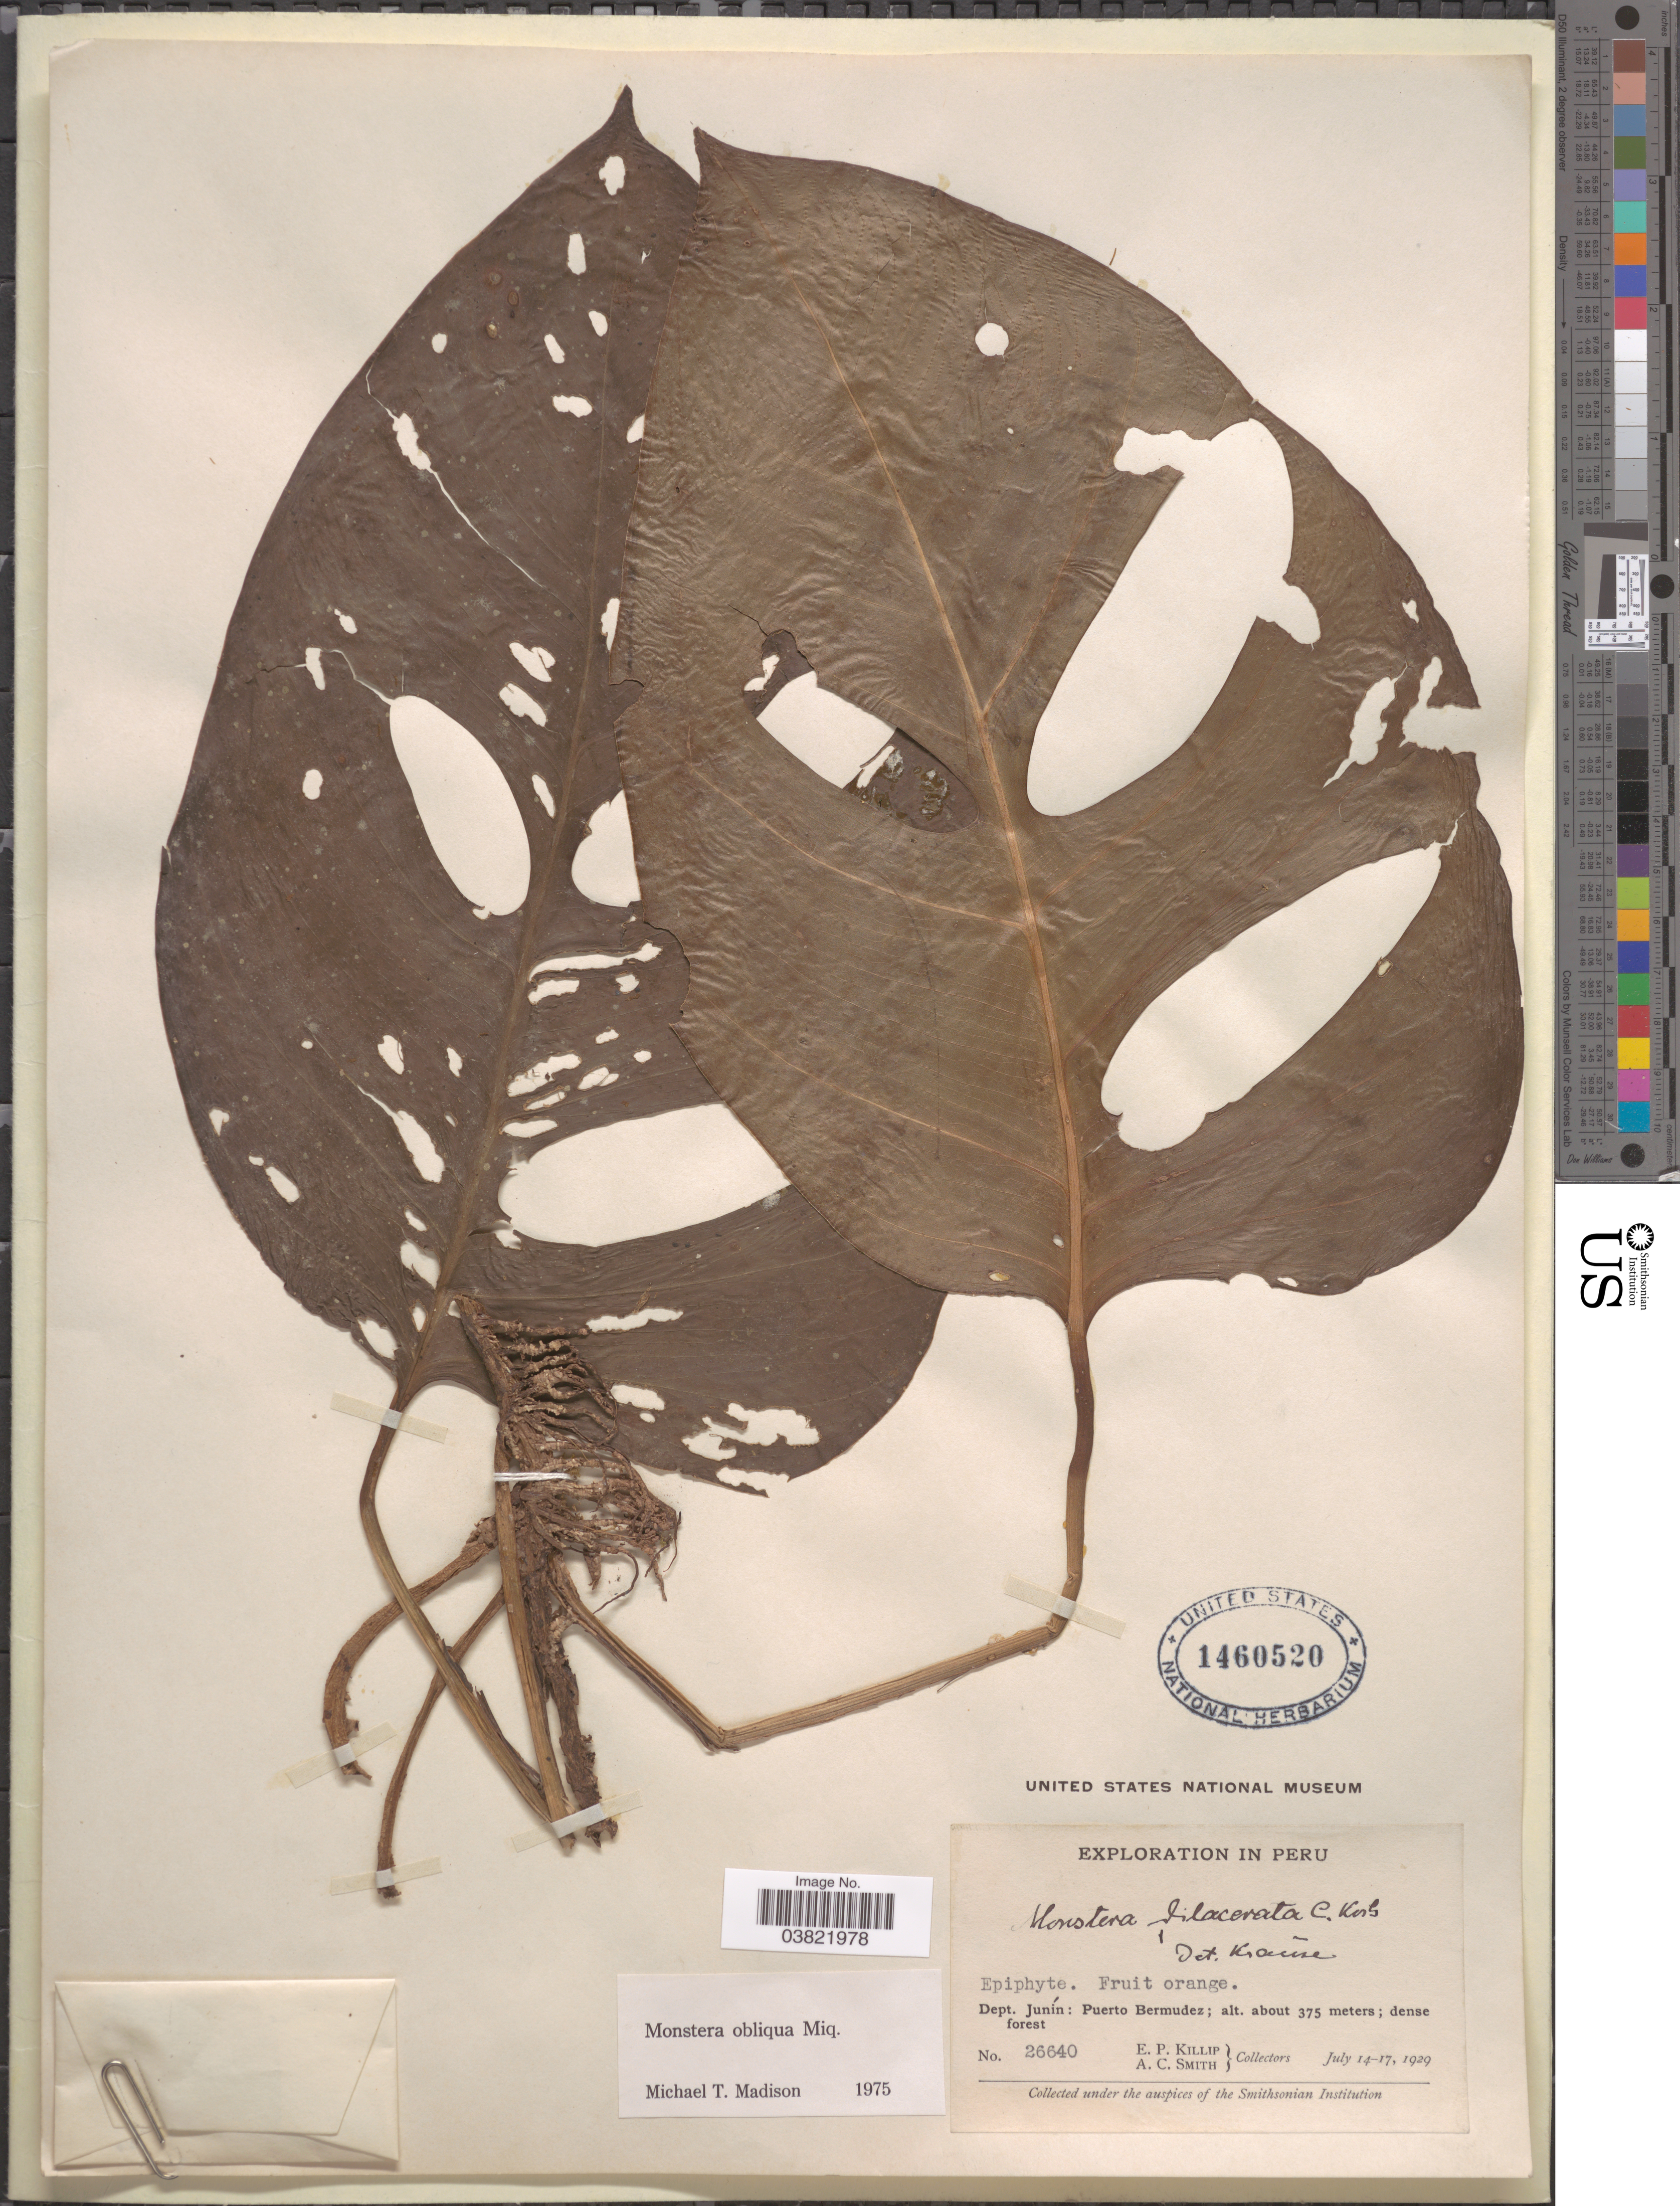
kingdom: Plantae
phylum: Tracheophyta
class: Liliopsida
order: Alismatales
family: Araceae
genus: Monstera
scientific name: Monstera obliqua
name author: Miq.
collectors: E. P. Killip & A. C. Smith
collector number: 26640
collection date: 1929-07-14/1929-07-17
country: Peru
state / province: Junín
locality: Dept. Junín: Puerto Bermudez.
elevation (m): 375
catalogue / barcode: US 1460520